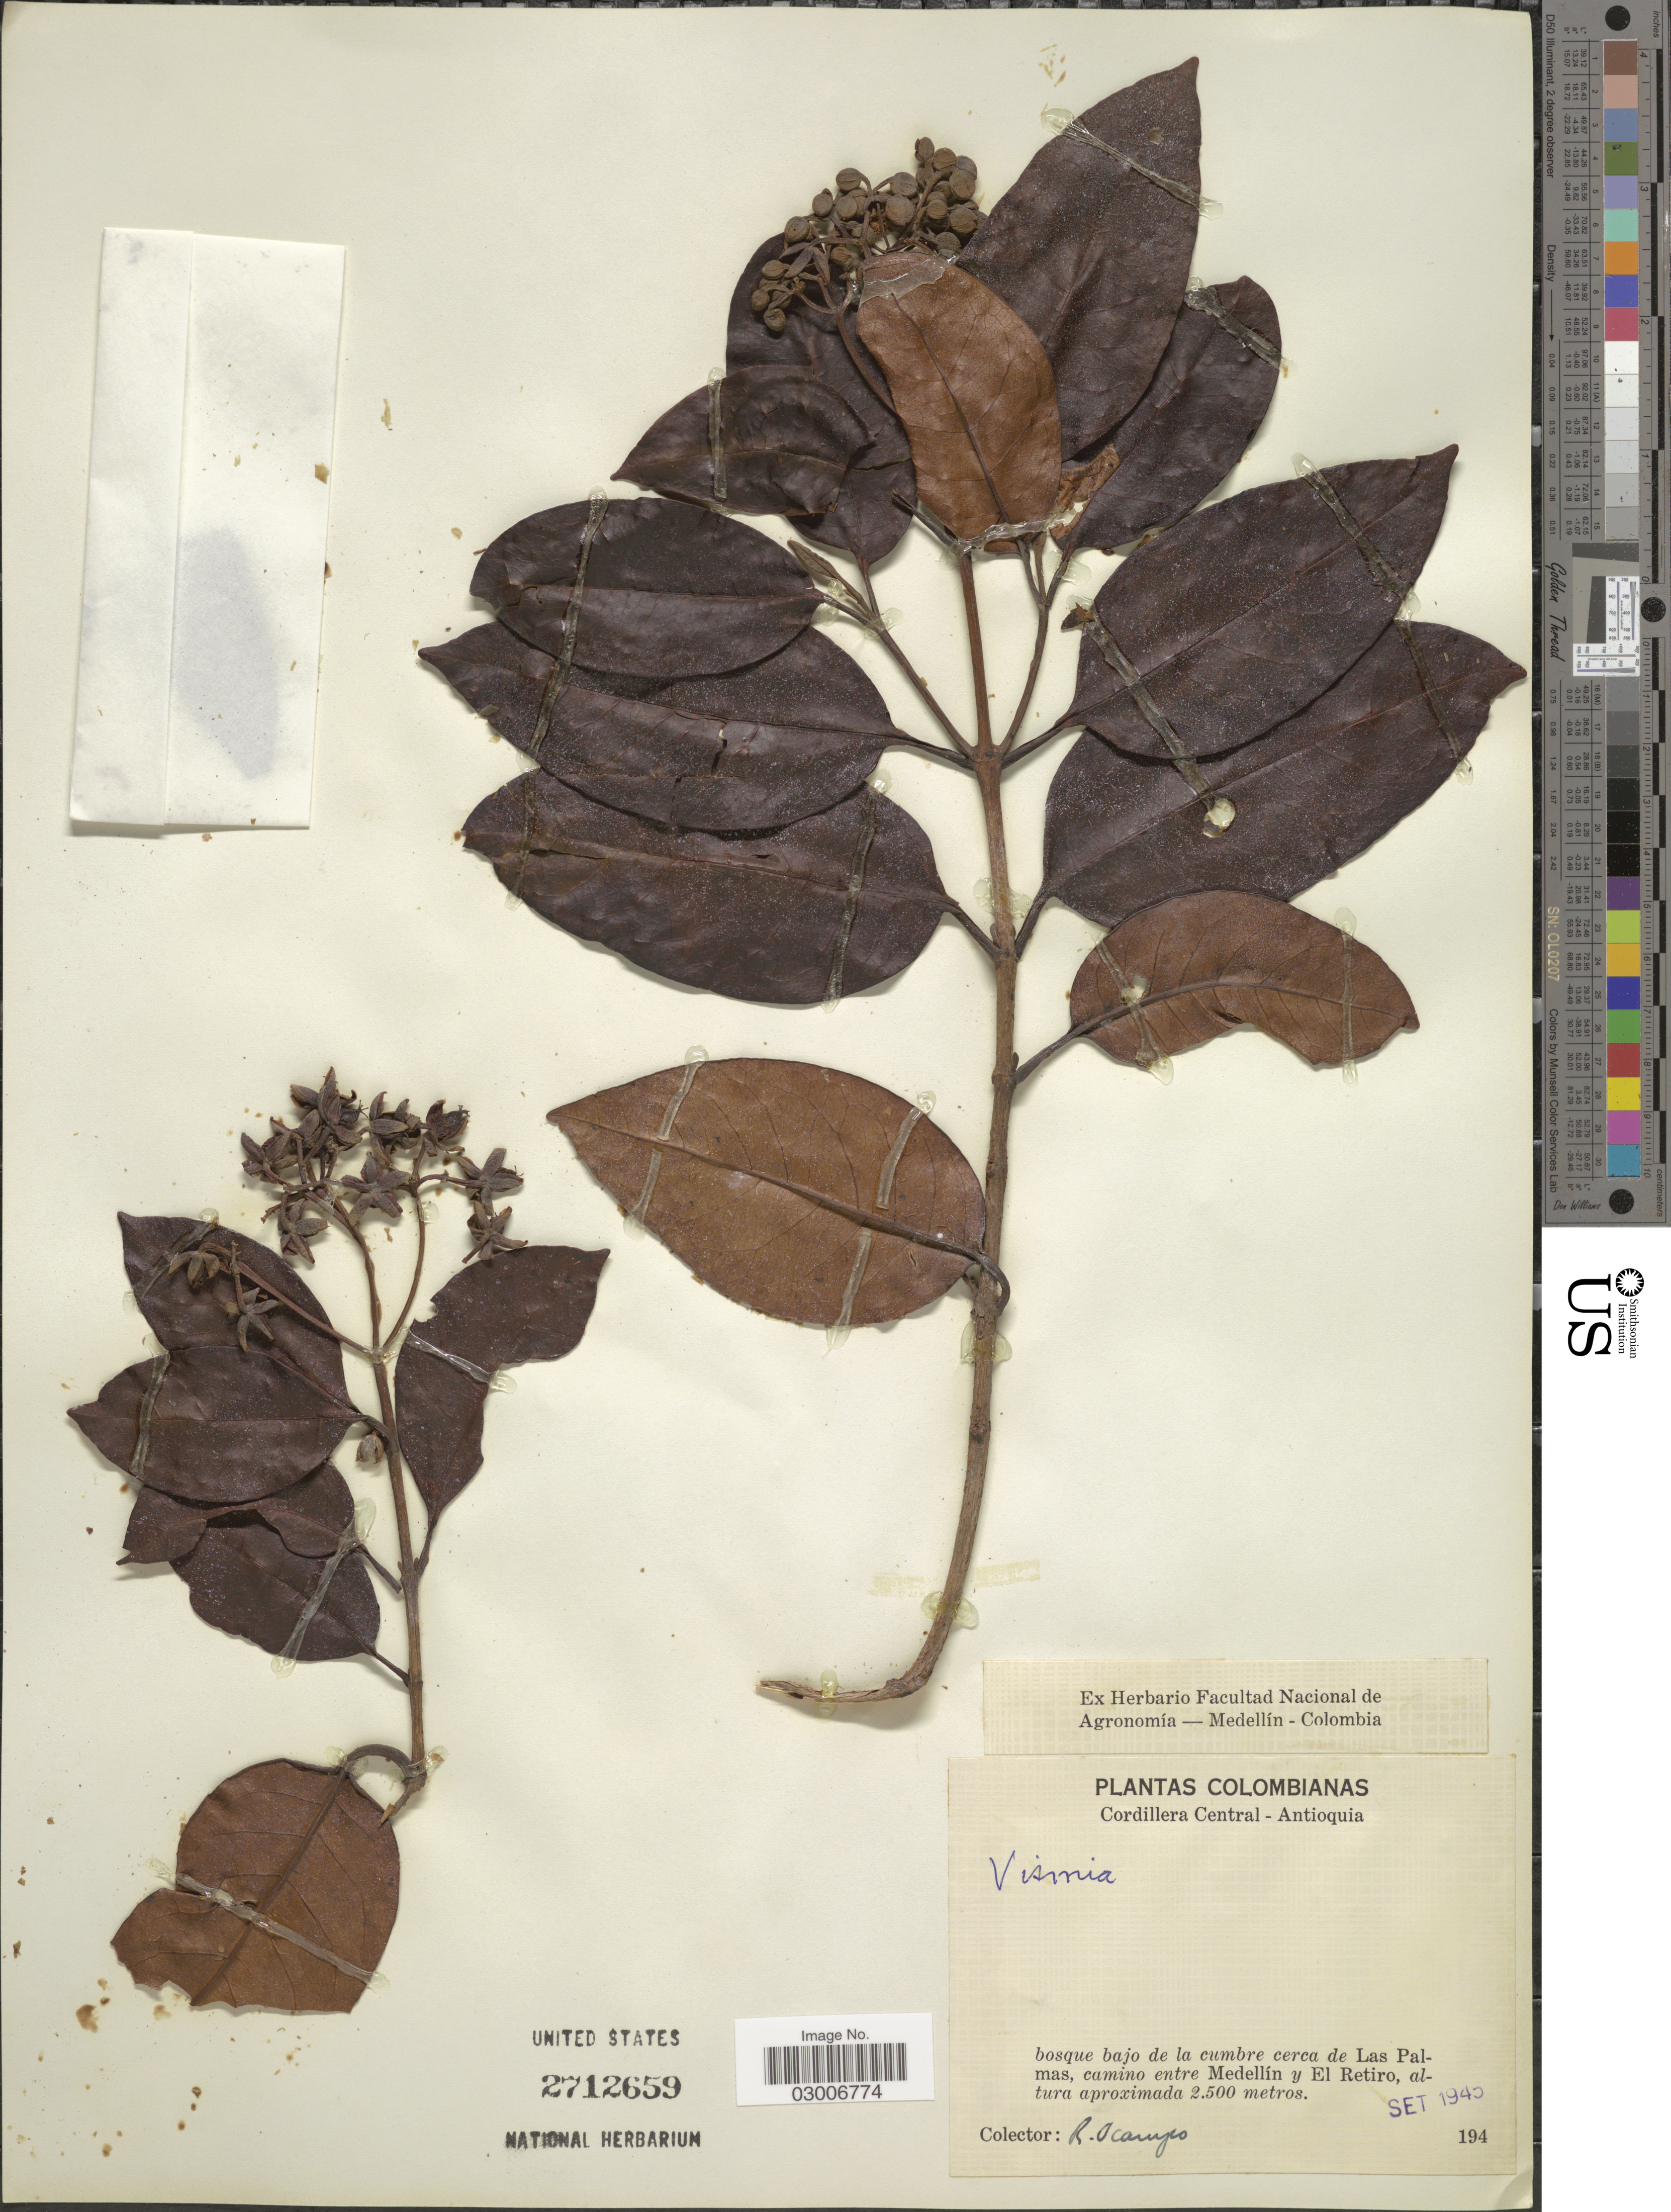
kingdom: Plantae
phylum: Tracheophyta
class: Magnoliopsida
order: Malpighiales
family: Hypericaceae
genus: Vismia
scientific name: Vismia laevis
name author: Triana & Planch.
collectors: R. Ocampo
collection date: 1945-09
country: Colombia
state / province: Antioquia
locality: Cordillera Central, bosque bajo de la cumbre cerca de Las Palmas, camino entre Medellín y El Retiro.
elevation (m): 2500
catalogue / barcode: US 2712659